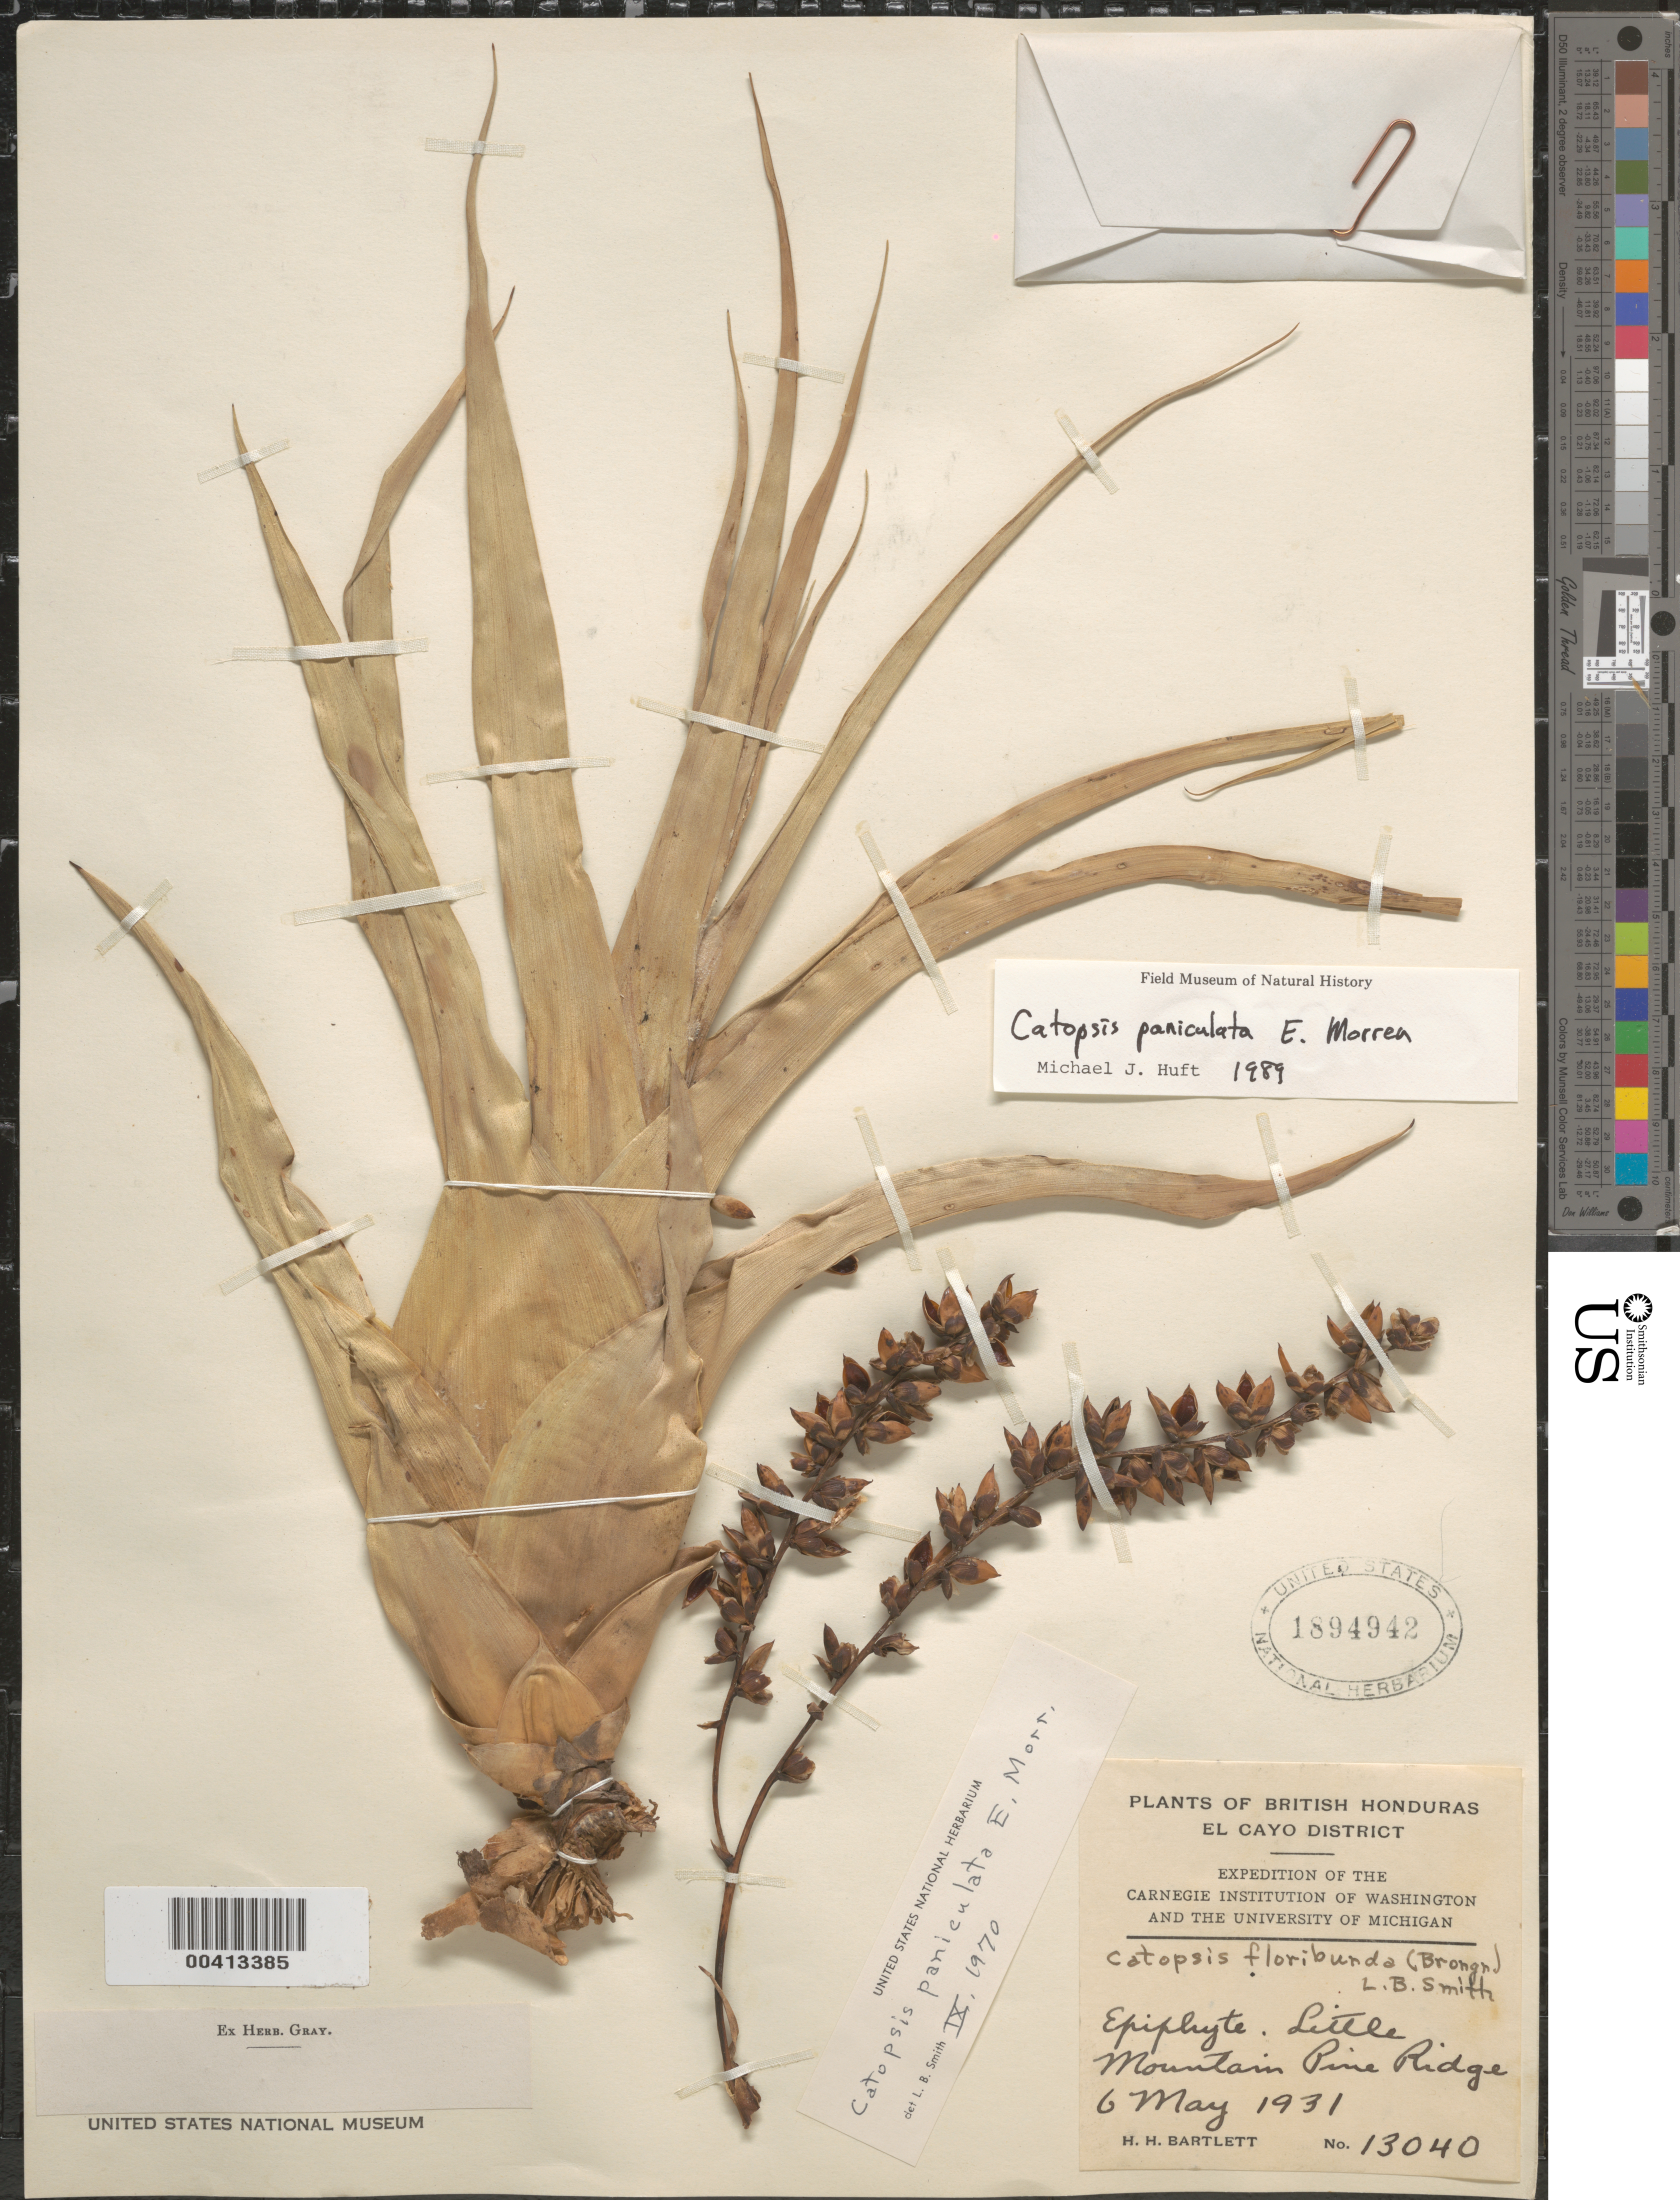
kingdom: Plantae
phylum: Tracheophyta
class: Liliopsida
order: Poales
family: Bromeliaceae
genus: Catopsis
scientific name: Catopsis paniculata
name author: É. Morren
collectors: H. H. Bartlett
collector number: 13040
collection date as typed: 06 May 1931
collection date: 1931-05-06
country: Belize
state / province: Cayo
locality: Little Mountain Pine Ridge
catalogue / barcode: US 1894942